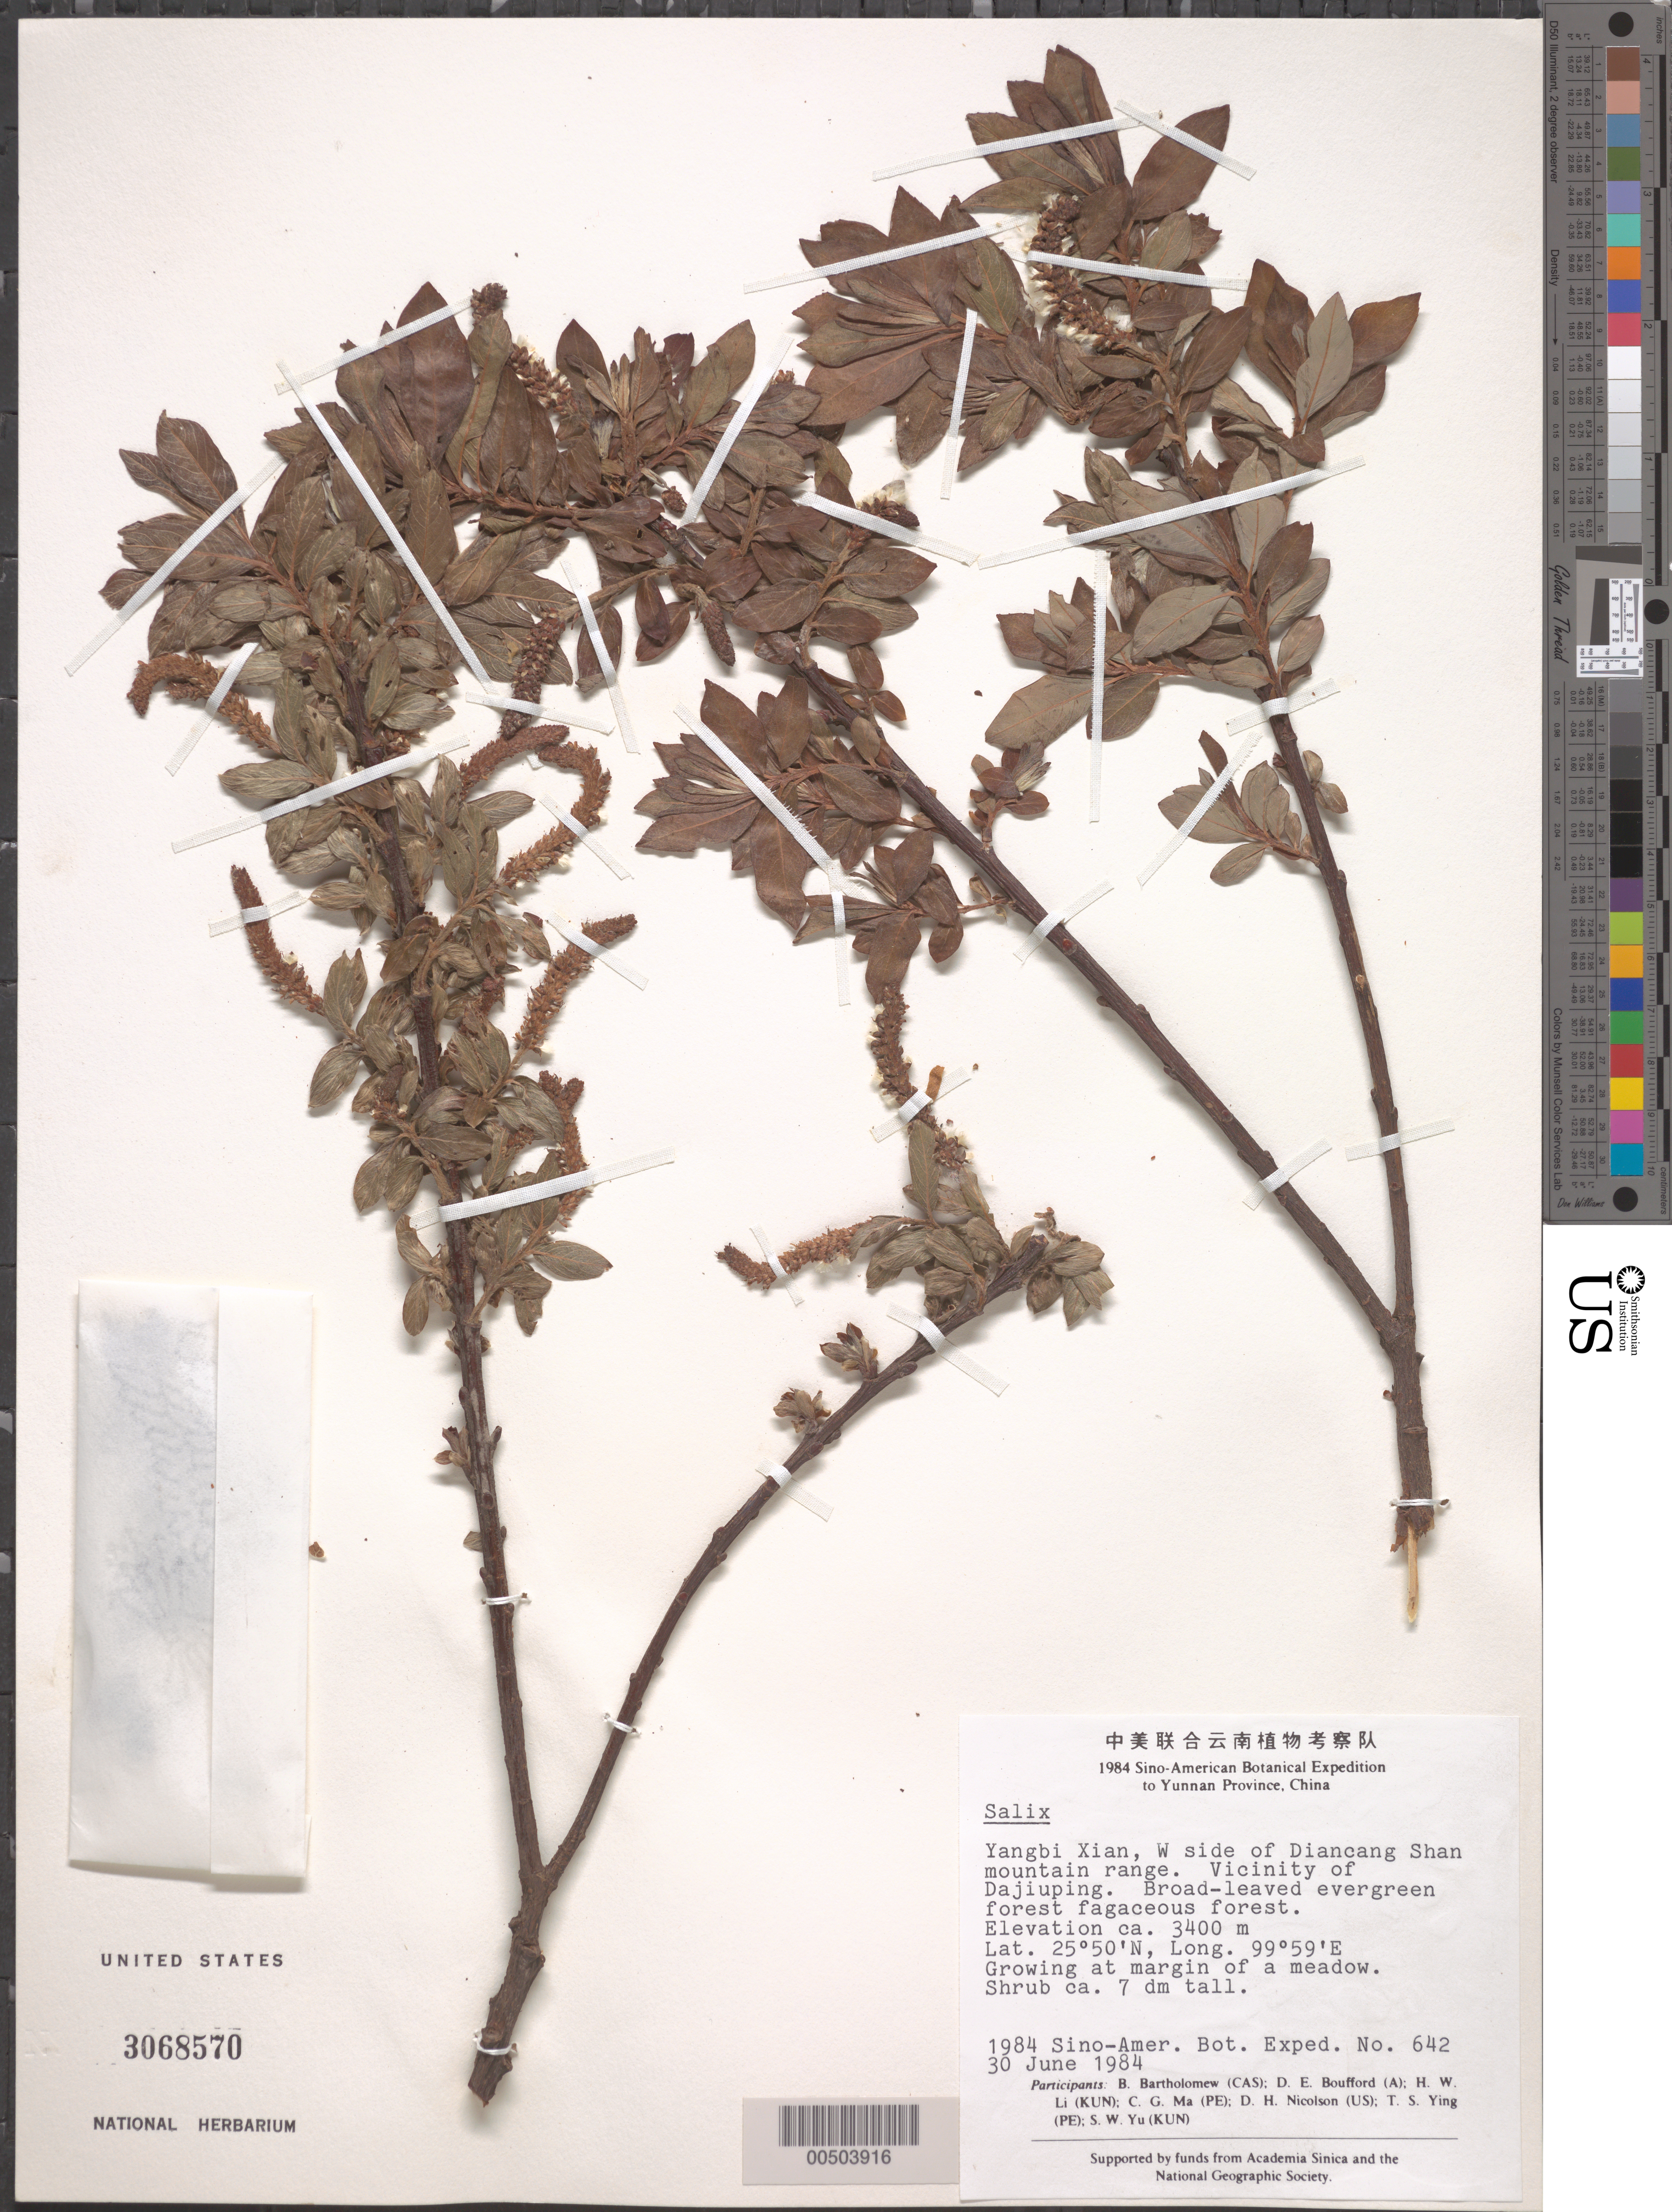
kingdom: Plantae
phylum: Tracheophyta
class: Magnoliopsida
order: Malpighiales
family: Salicaceae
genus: Salix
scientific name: Salix sp.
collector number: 642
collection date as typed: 30 Jun 1984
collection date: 1984-06-30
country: China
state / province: Yunnan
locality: W side of Diancang Shan mountain range. Vicinity of Dajiuping. Yangbi District (Yangbi Xian)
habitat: Growing at margin of a meadow. Broad-leaved evergreen forest, fagaceous forest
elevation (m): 3400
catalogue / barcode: US 3068570